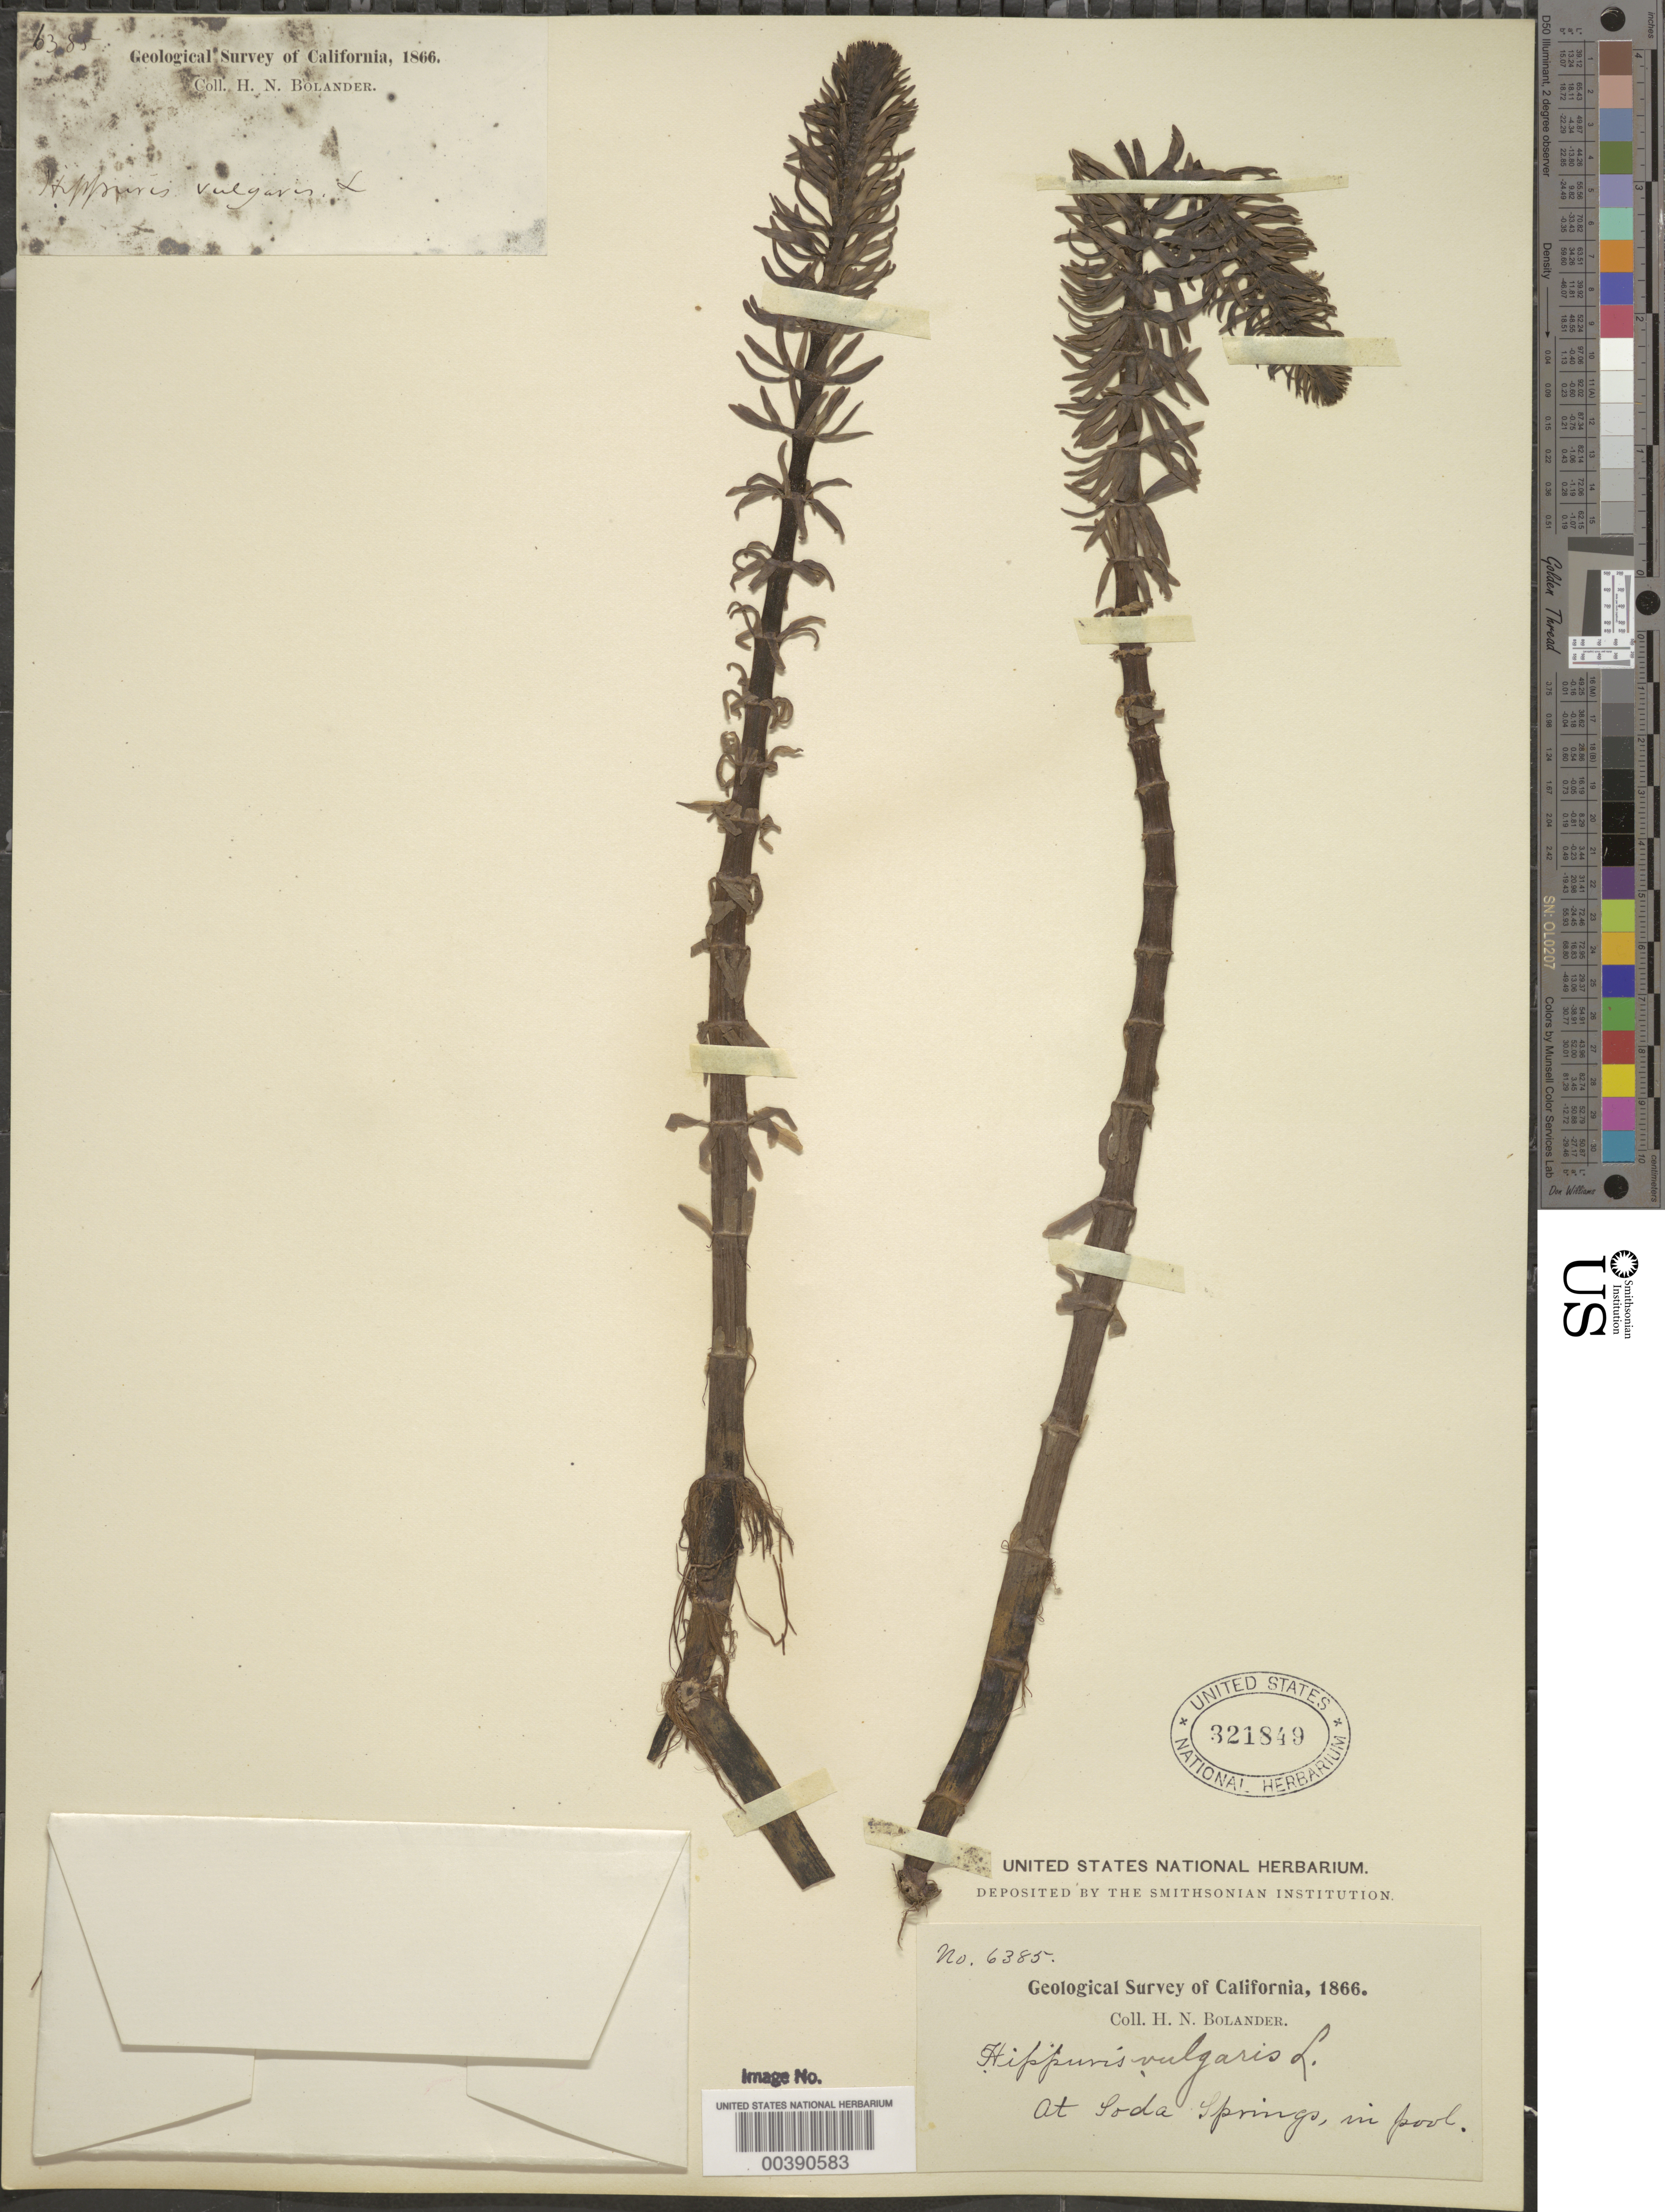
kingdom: Plantae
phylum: Tracheophyta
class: Magnoliopsida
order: Lamiales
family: Plantaginaceae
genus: Hippuris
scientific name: Hippuris vulgaris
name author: L.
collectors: H. Bolander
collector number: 6385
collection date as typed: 1866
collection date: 1866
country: United States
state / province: California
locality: At soda springs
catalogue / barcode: US 321849